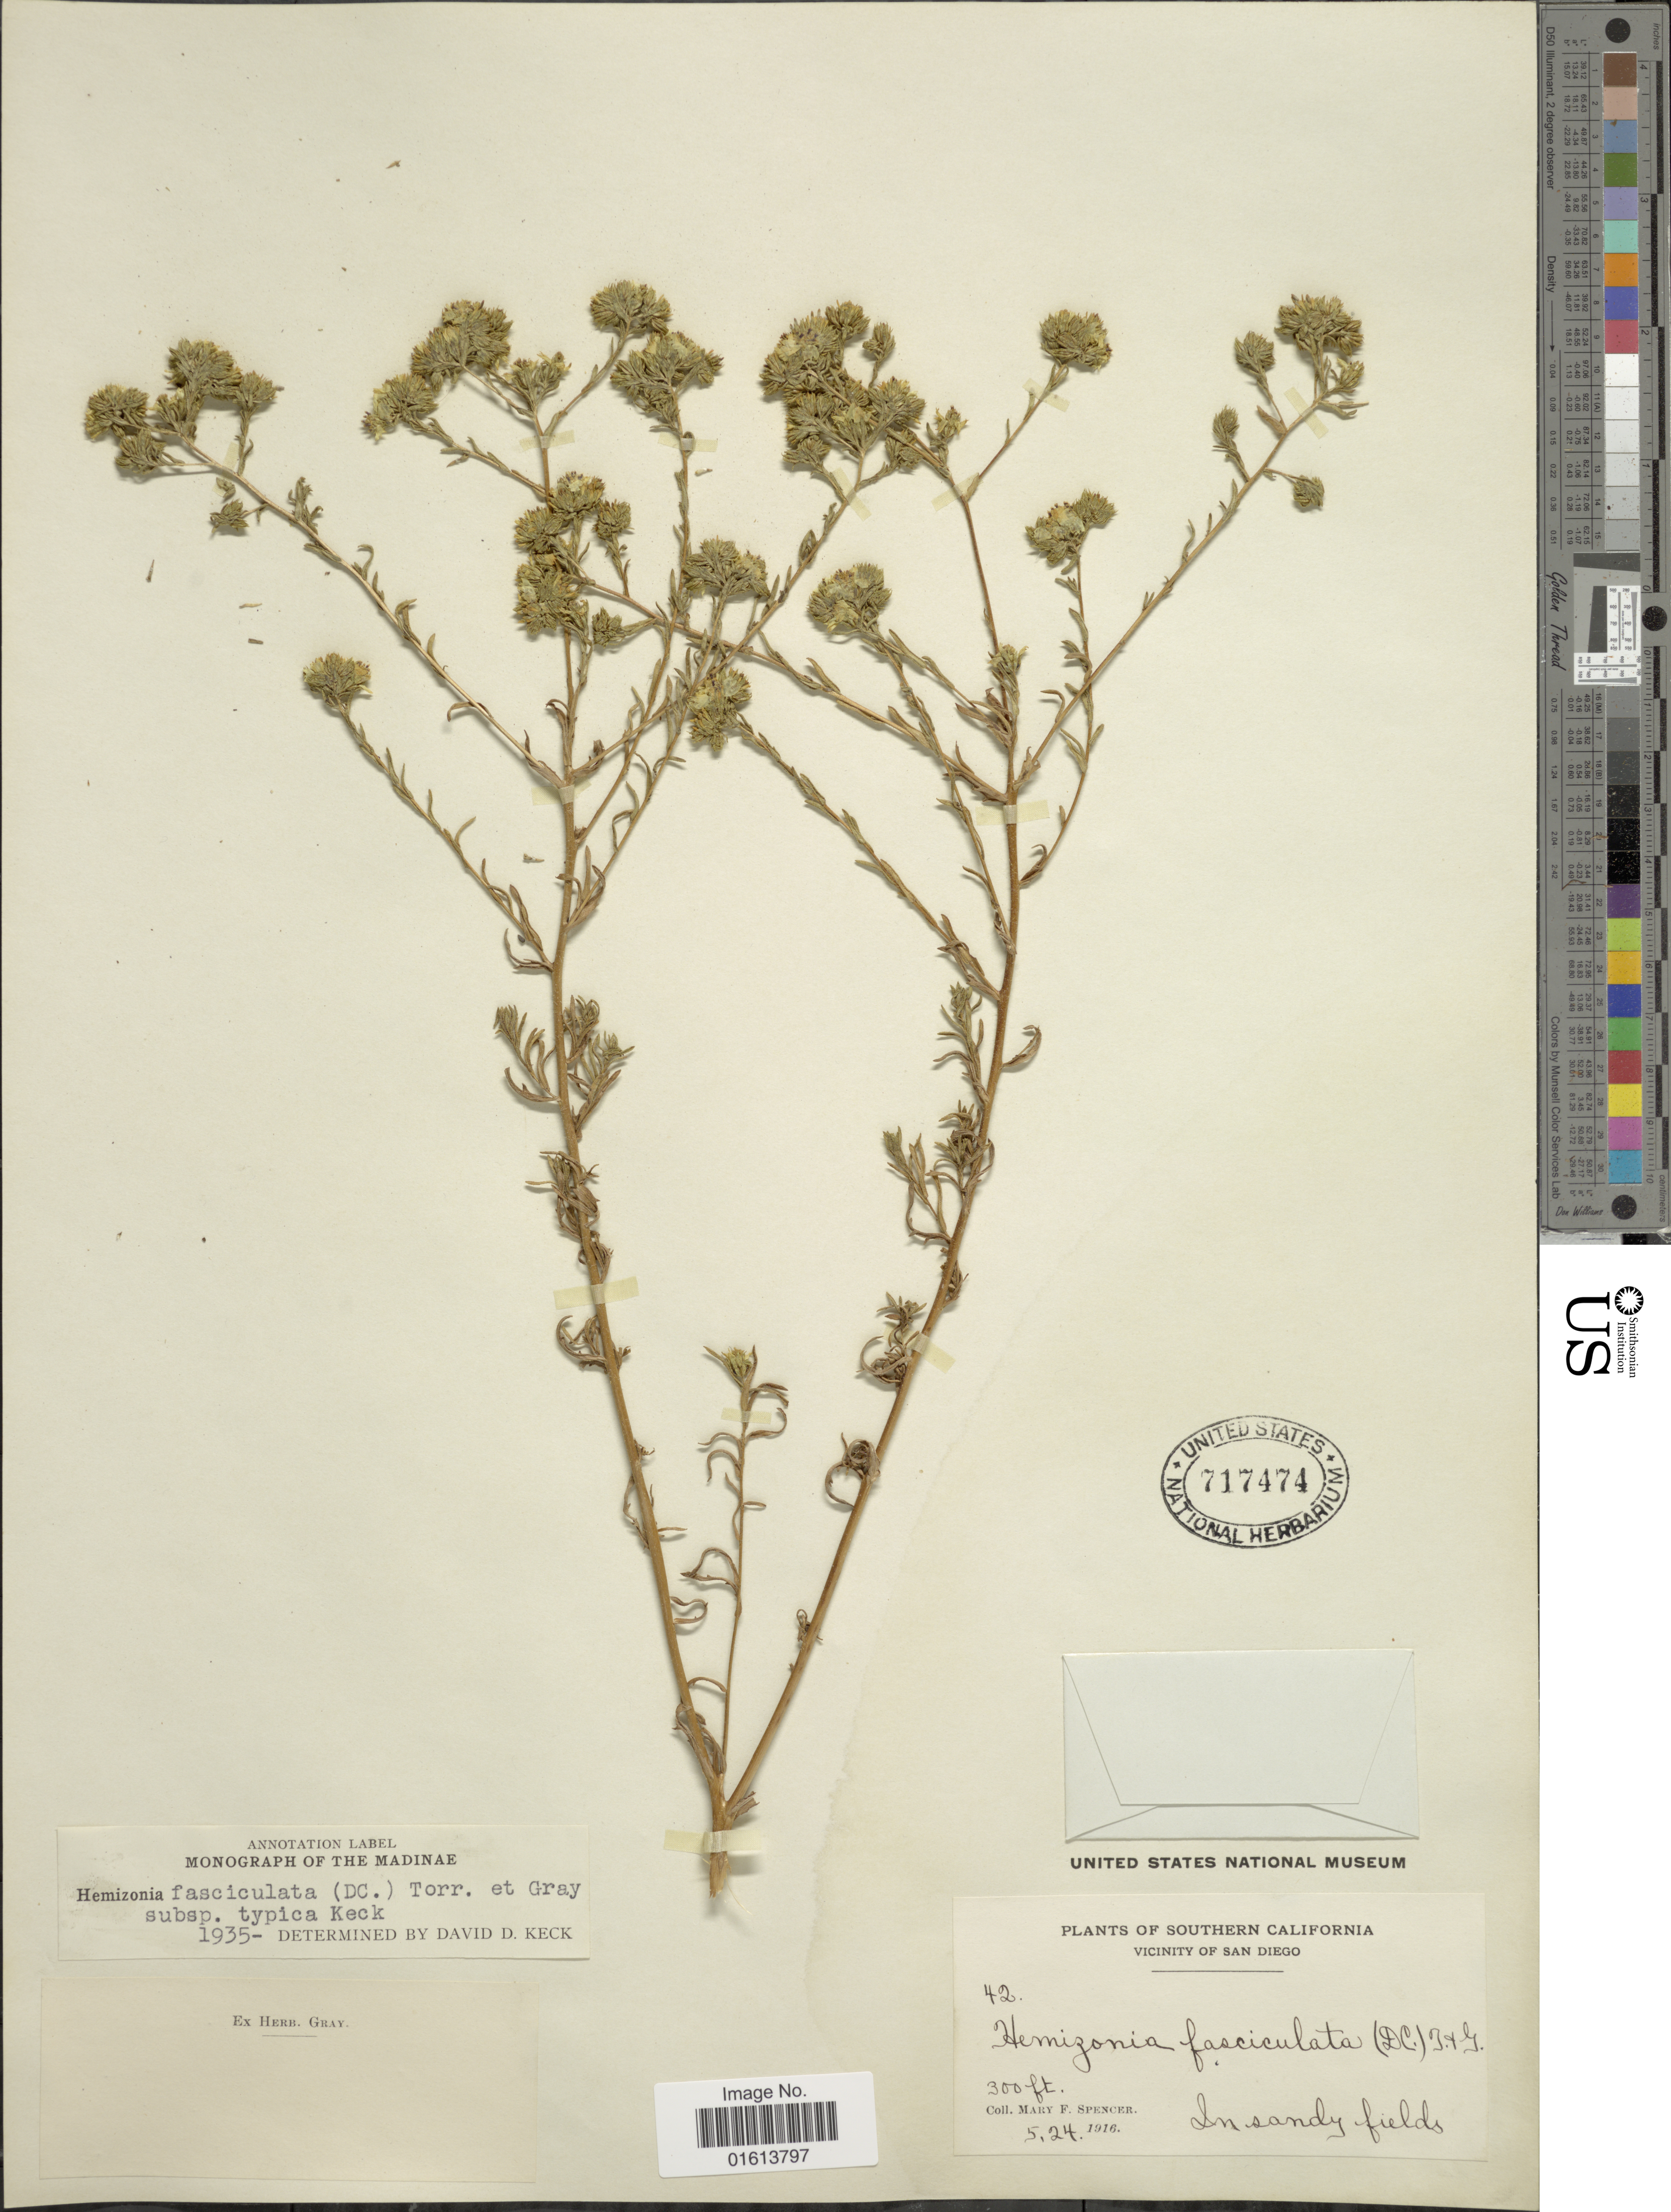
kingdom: Plantae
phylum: Tracheophyta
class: Magnoliopsida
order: Asterales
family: Asteraceae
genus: Deinandra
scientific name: Deinandra fasciculata subsp. fasciculata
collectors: M. Spencer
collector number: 42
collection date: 1916-05-24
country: United States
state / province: California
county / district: San Diego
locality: Southern California. Vicinity oif San Diego. In sandy fields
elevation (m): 91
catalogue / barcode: US 717474